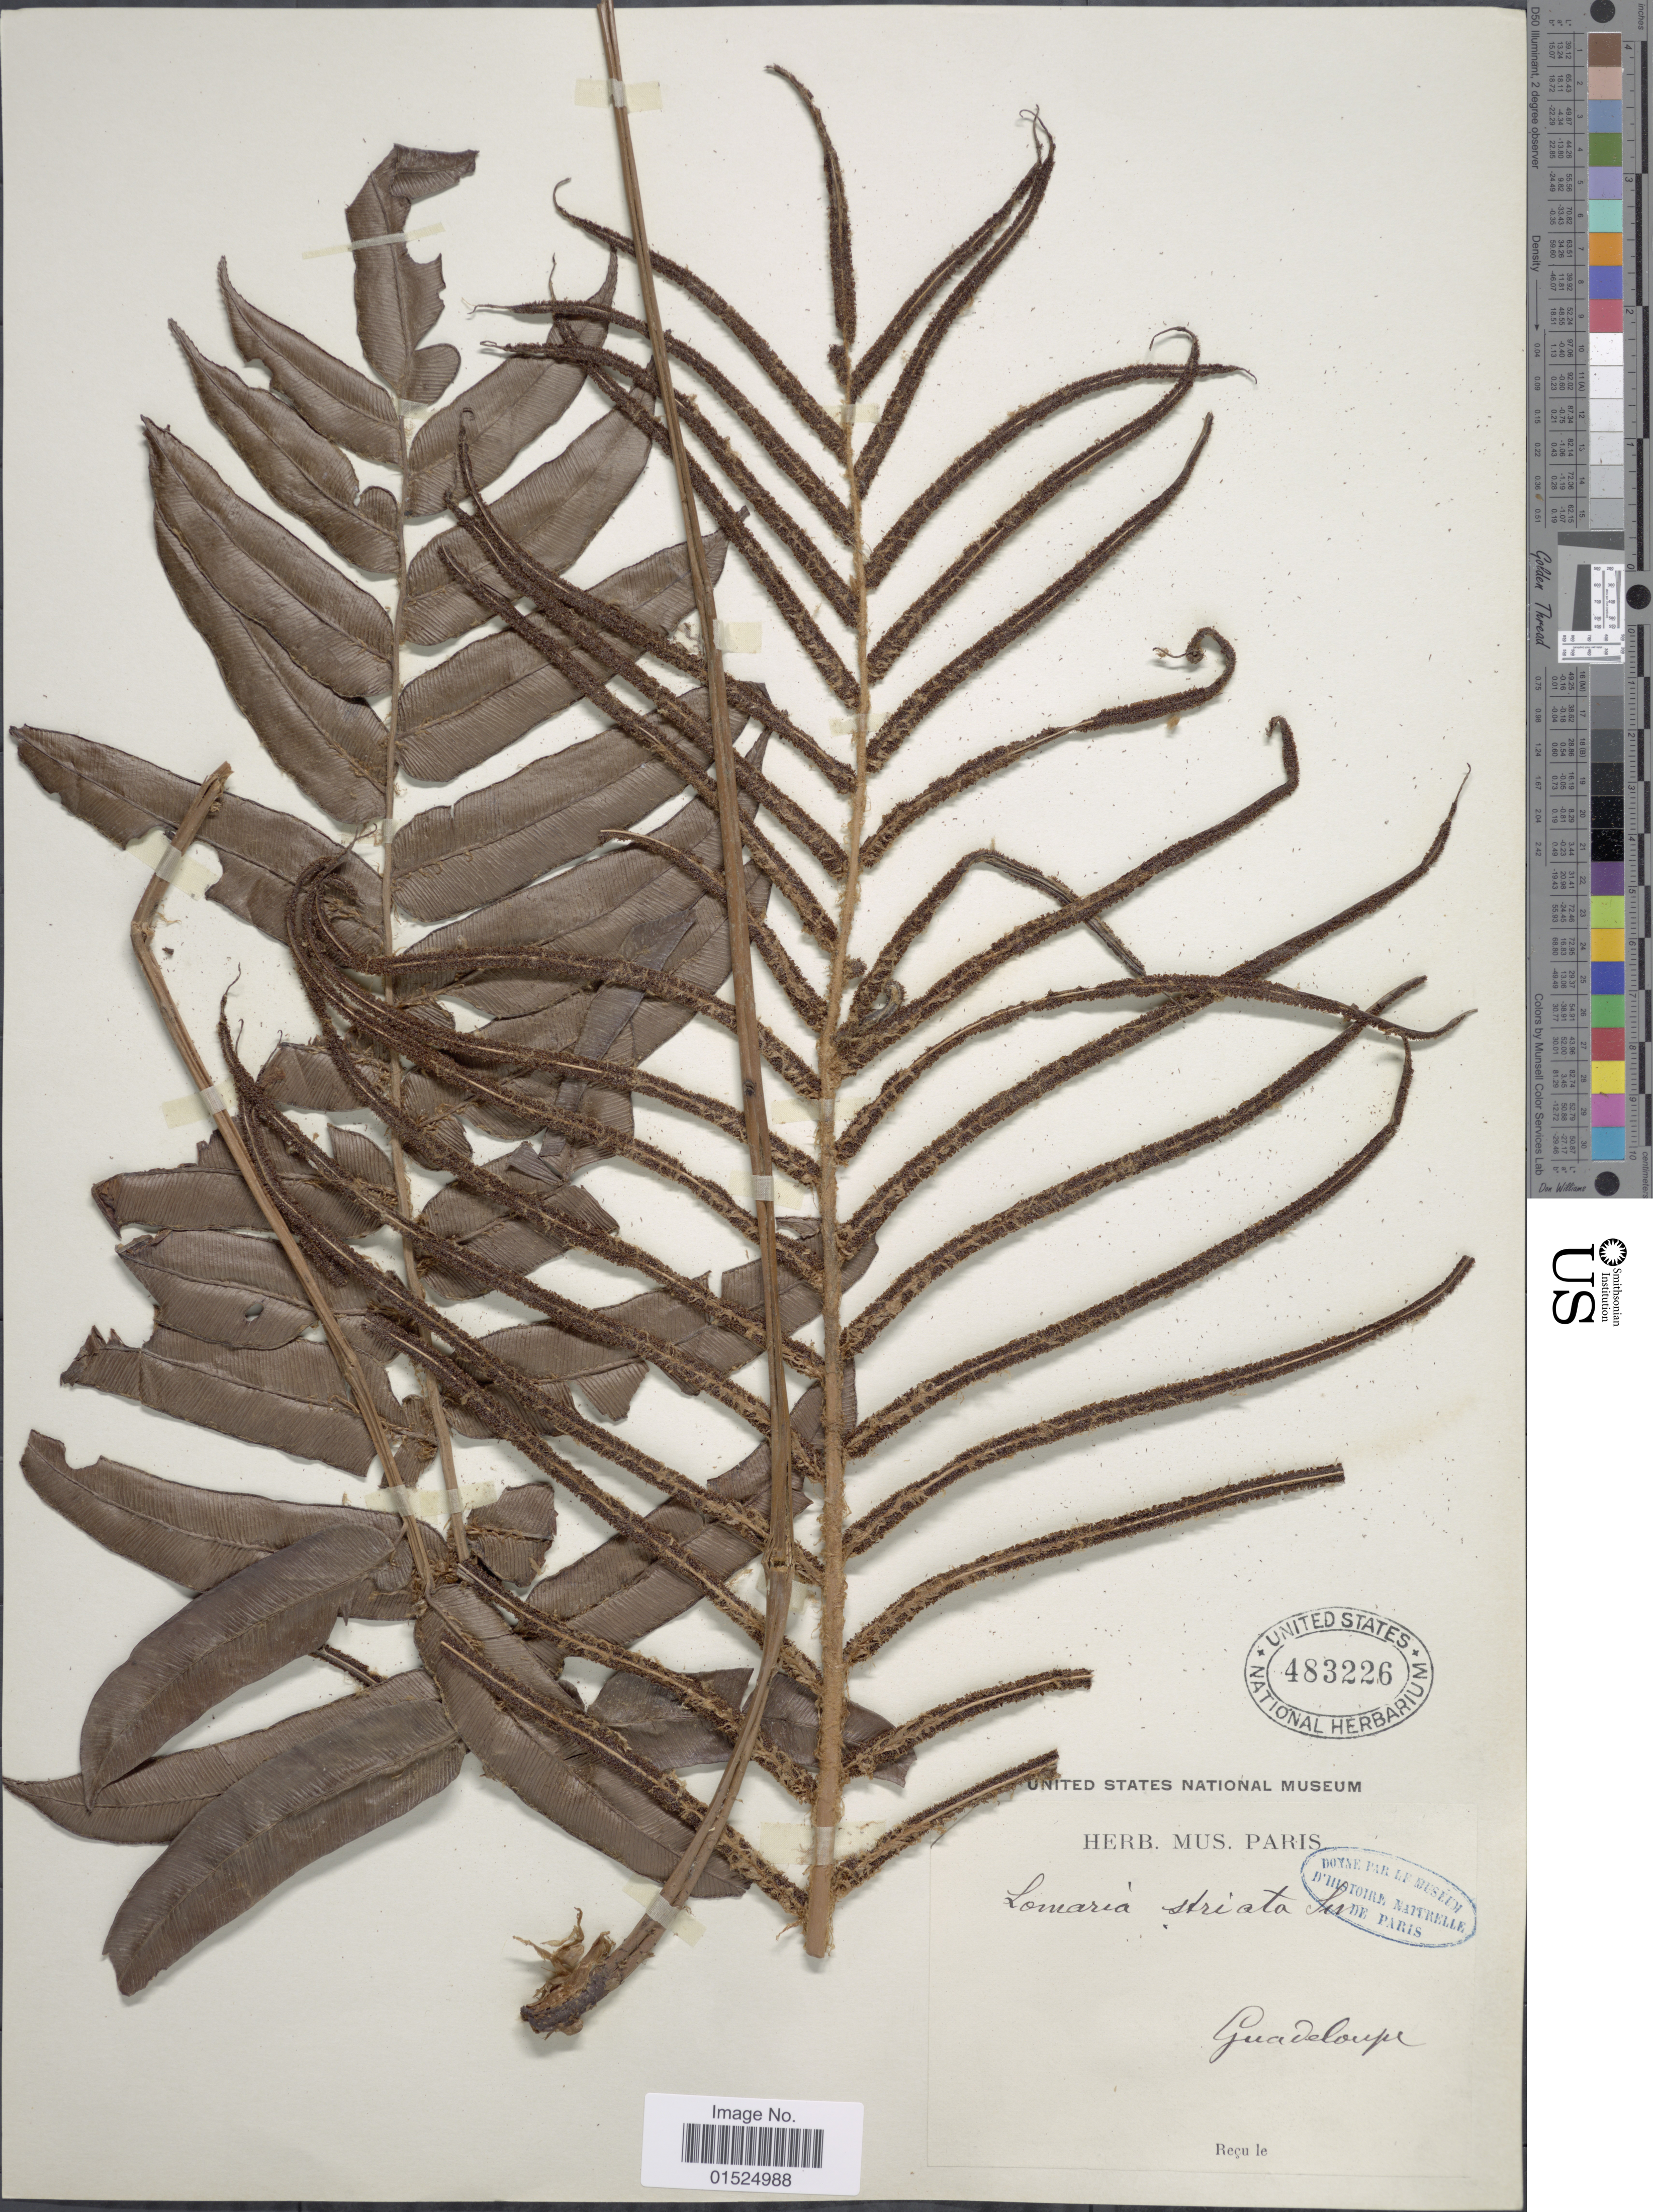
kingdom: Plantae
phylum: Tracheophyta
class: Polypodiopsida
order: Polypodiales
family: Blechnaceae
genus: Blechnum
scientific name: Blechnum ryanii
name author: Hieron.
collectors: ex herb. Mus. Paris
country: Guadeloupe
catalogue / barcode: US 483226